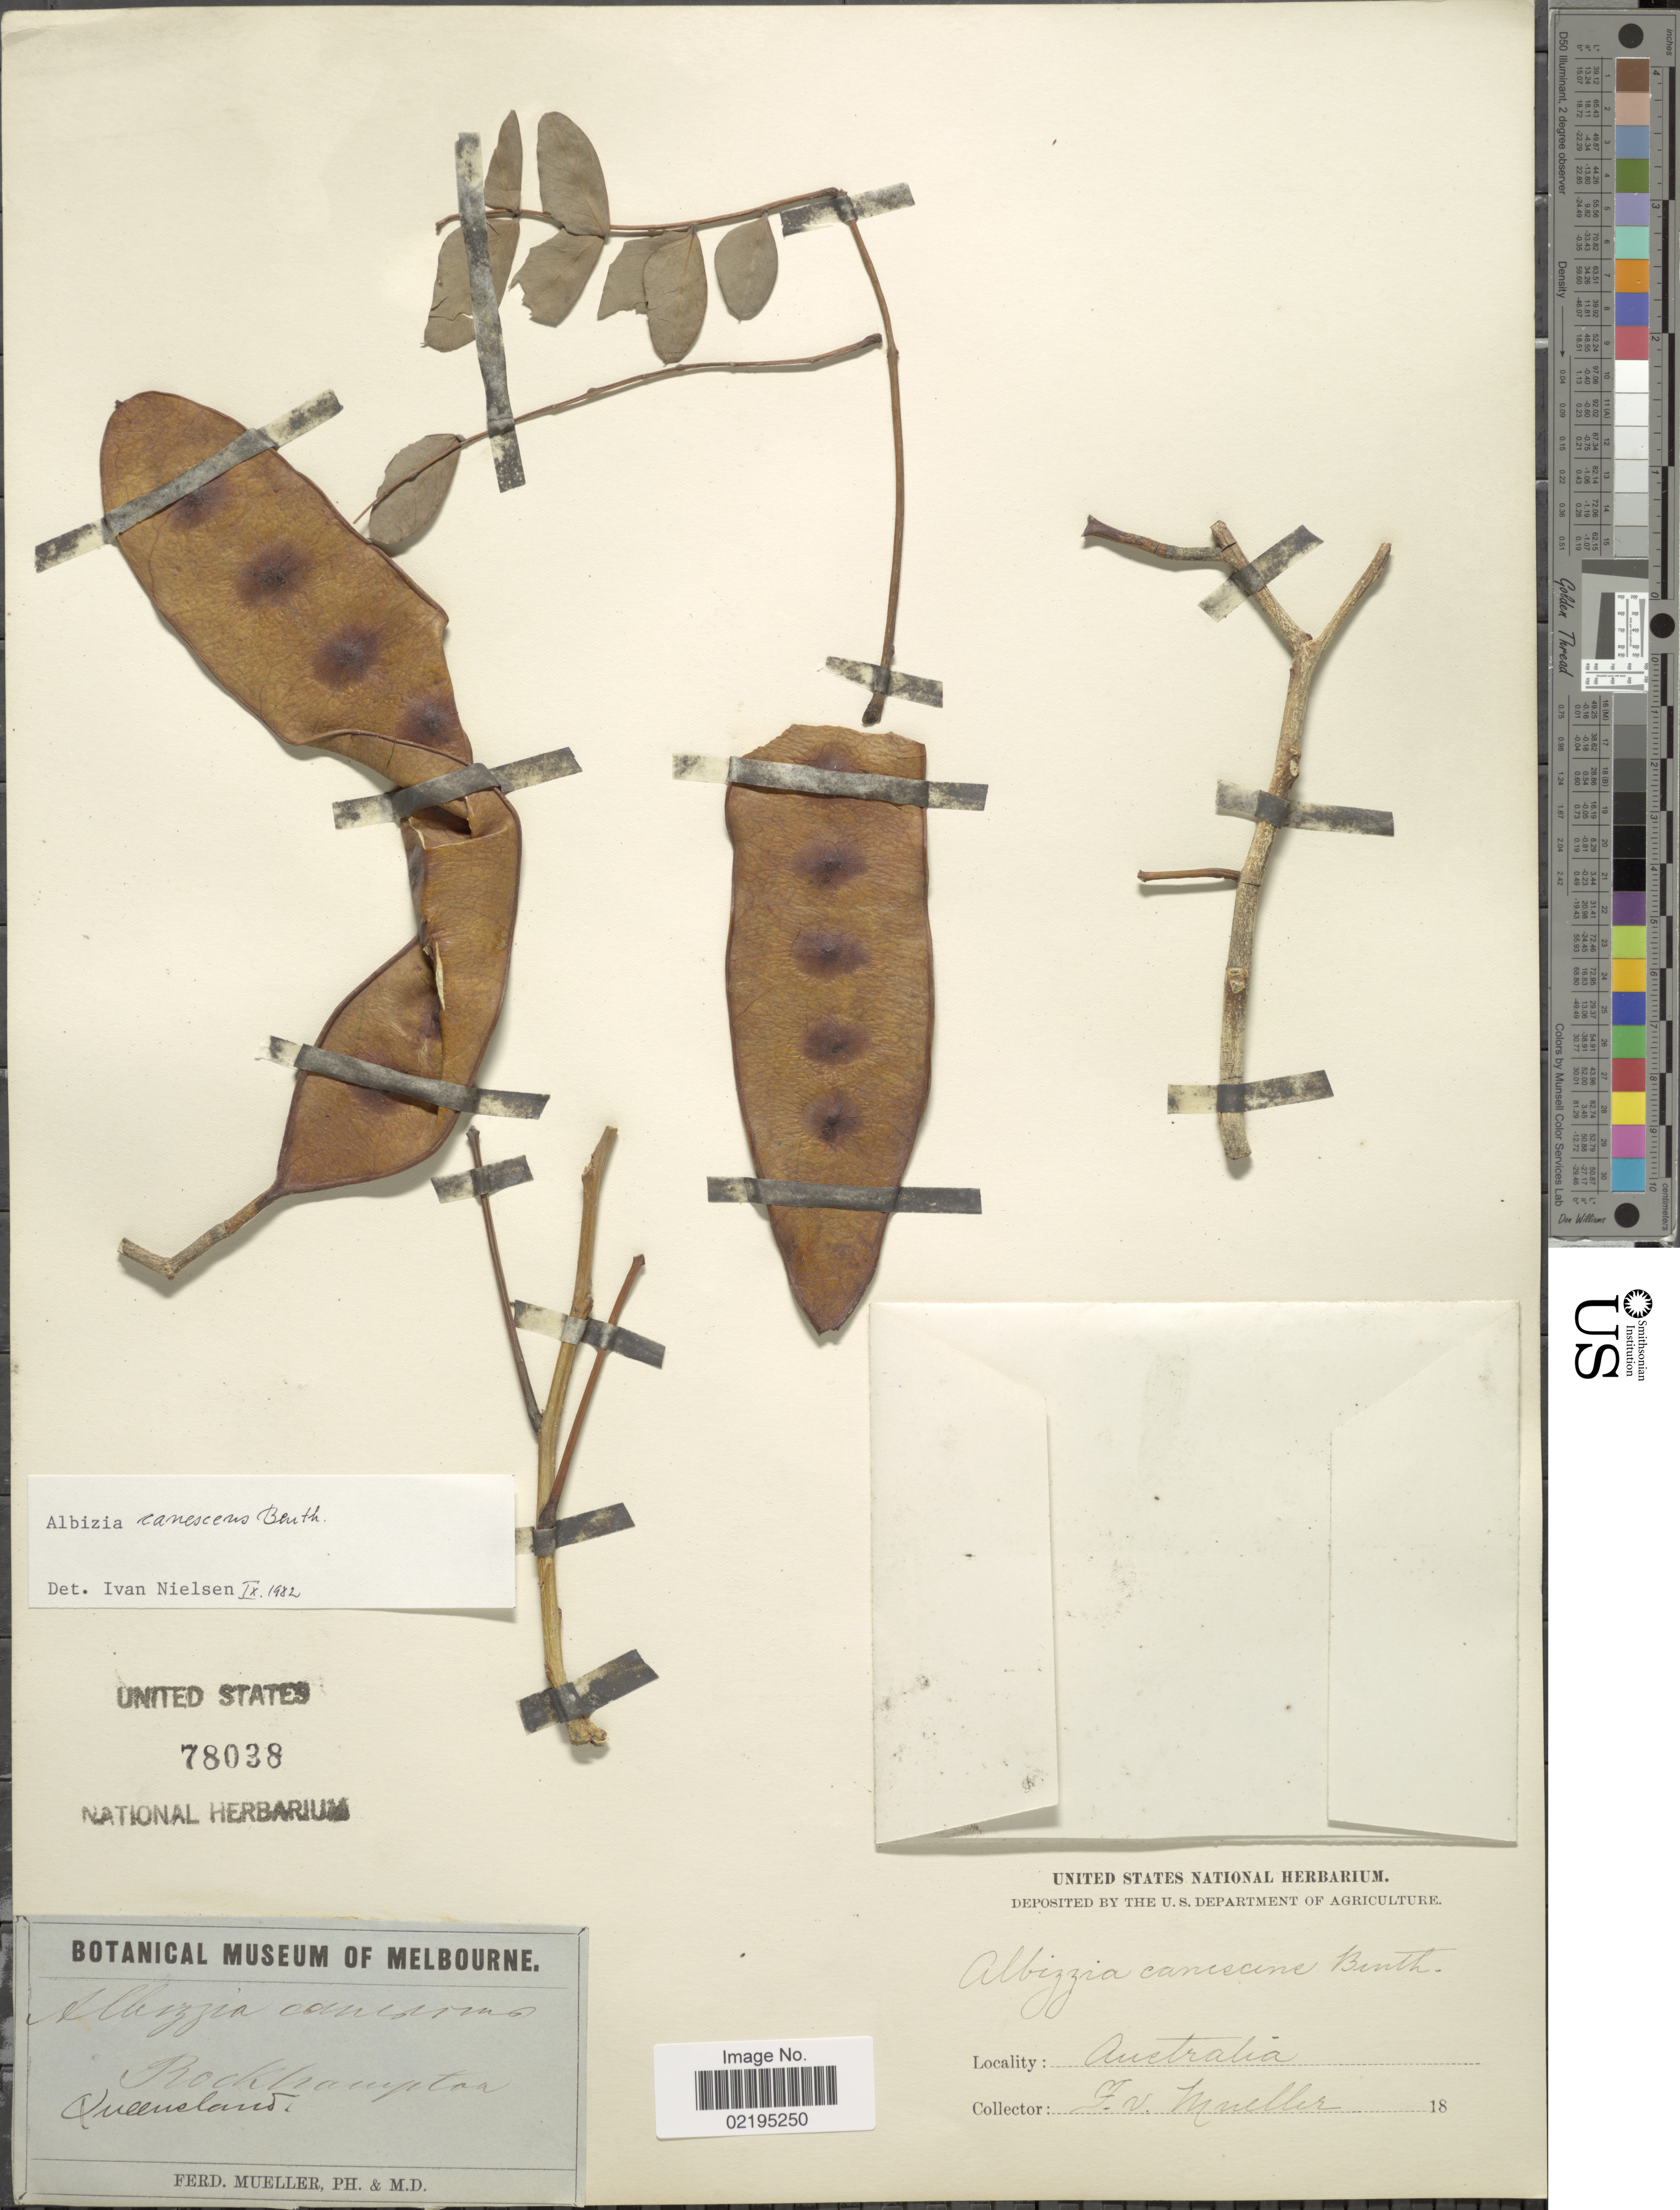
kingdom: Plantae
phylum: Tracheophyta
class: Magnoliopsida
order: Fabales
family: Fabaceae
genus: Albizia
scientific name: Albizia canescens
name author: Benth.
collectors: F. Mueller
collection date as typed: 18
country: Australia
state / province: Queensland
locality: Rockhampton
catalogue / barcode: US 78038